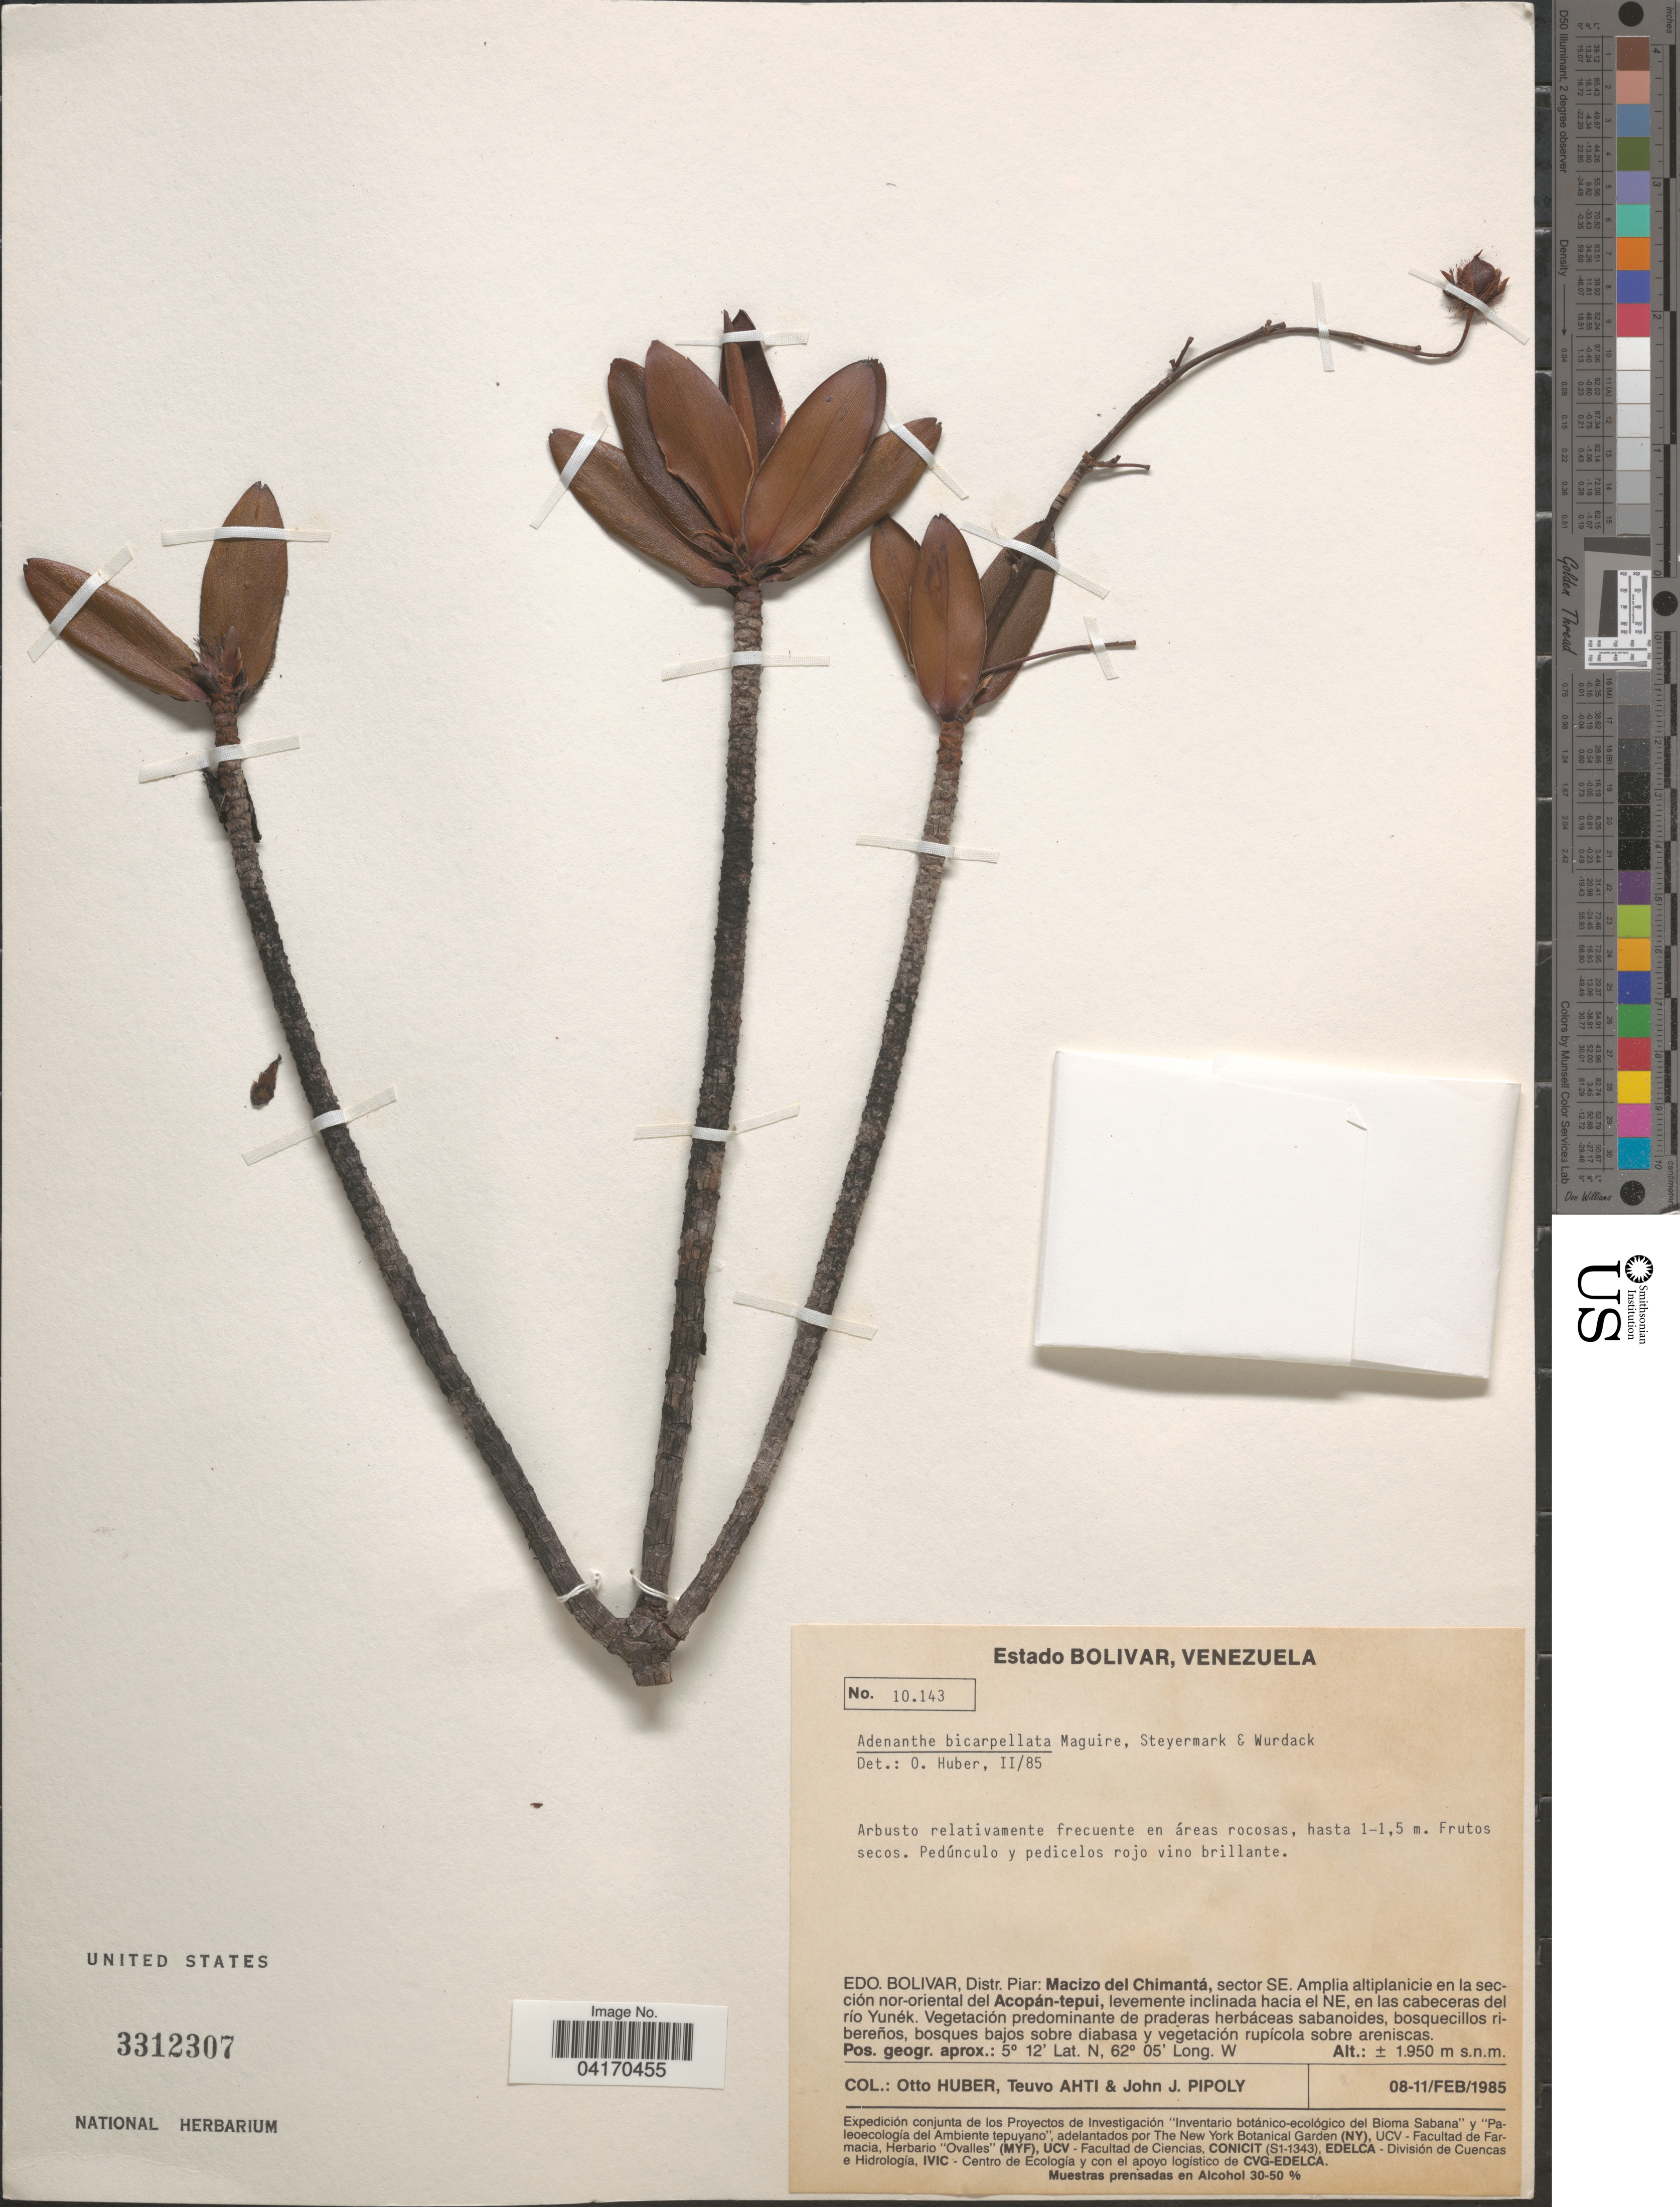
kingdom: Plantae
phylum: Tracheophyta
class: Magnoliopsida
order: Malpighiales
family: Ochnaceae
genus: Tyleria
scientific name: Tyleria bicarpellata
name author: (Maguire et al.) M.C.E. Amaral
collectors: O. Huber, T. T. Ahti & J. J. Pipoly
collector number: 10143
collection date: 1985-02-08/1985-02-11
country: Venezuela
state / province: Bolivar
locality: Distr. Piar: Macizo del Chimantá, sector SE. Amplia altiplanicie en la sección nor-oriental del Acopán-tepui, levemente inclinada hacia el NE, en las cabeceras del río Yunék. Expedición conjunta de los Proyectos de Investigación "Inventario botánico-ecológico del Bioma Sabana" y "Paleoecología del Ambiente tepuyano".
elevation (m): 1950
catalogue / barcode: US 3312307